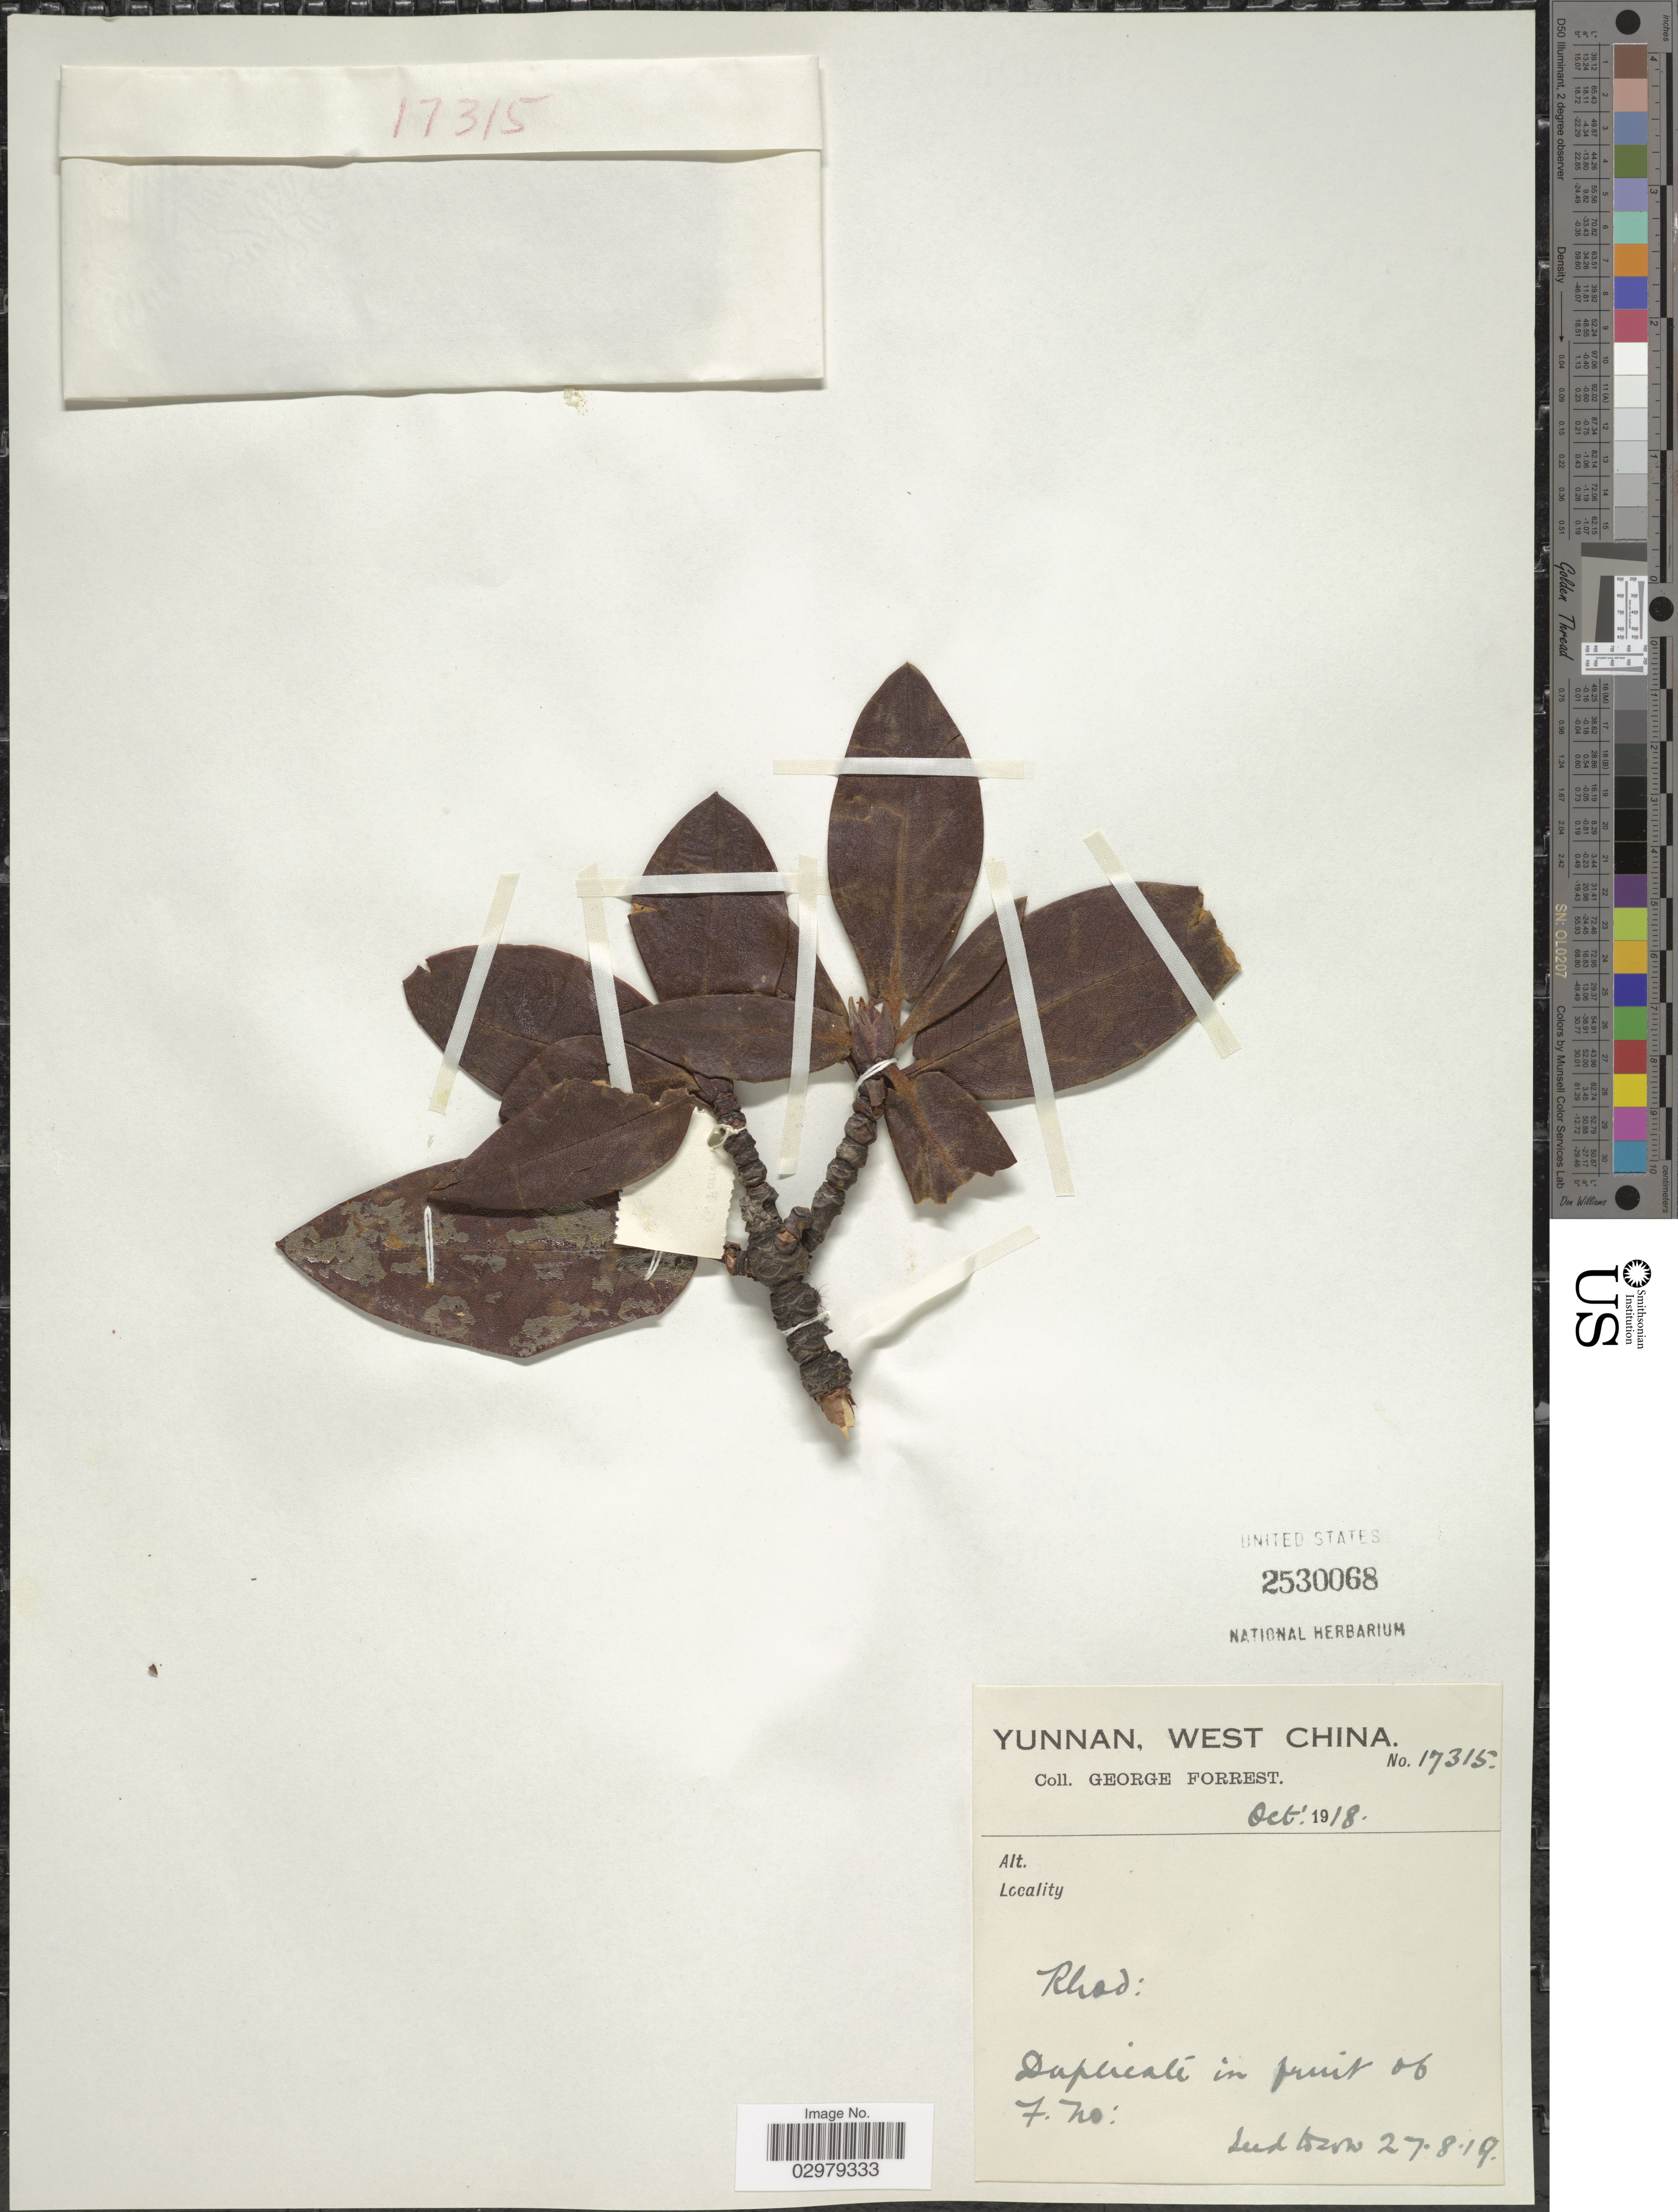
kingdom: Plantae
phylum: Tracheophyta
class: Magnoliopsida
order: Ericales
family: Ericaceae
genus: Rhododendron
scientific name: Rhododendron sp.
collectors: G. Forrest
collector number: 17315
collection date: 1918-10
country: China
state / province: Yunnan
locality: West China.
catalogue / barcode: US 2530068